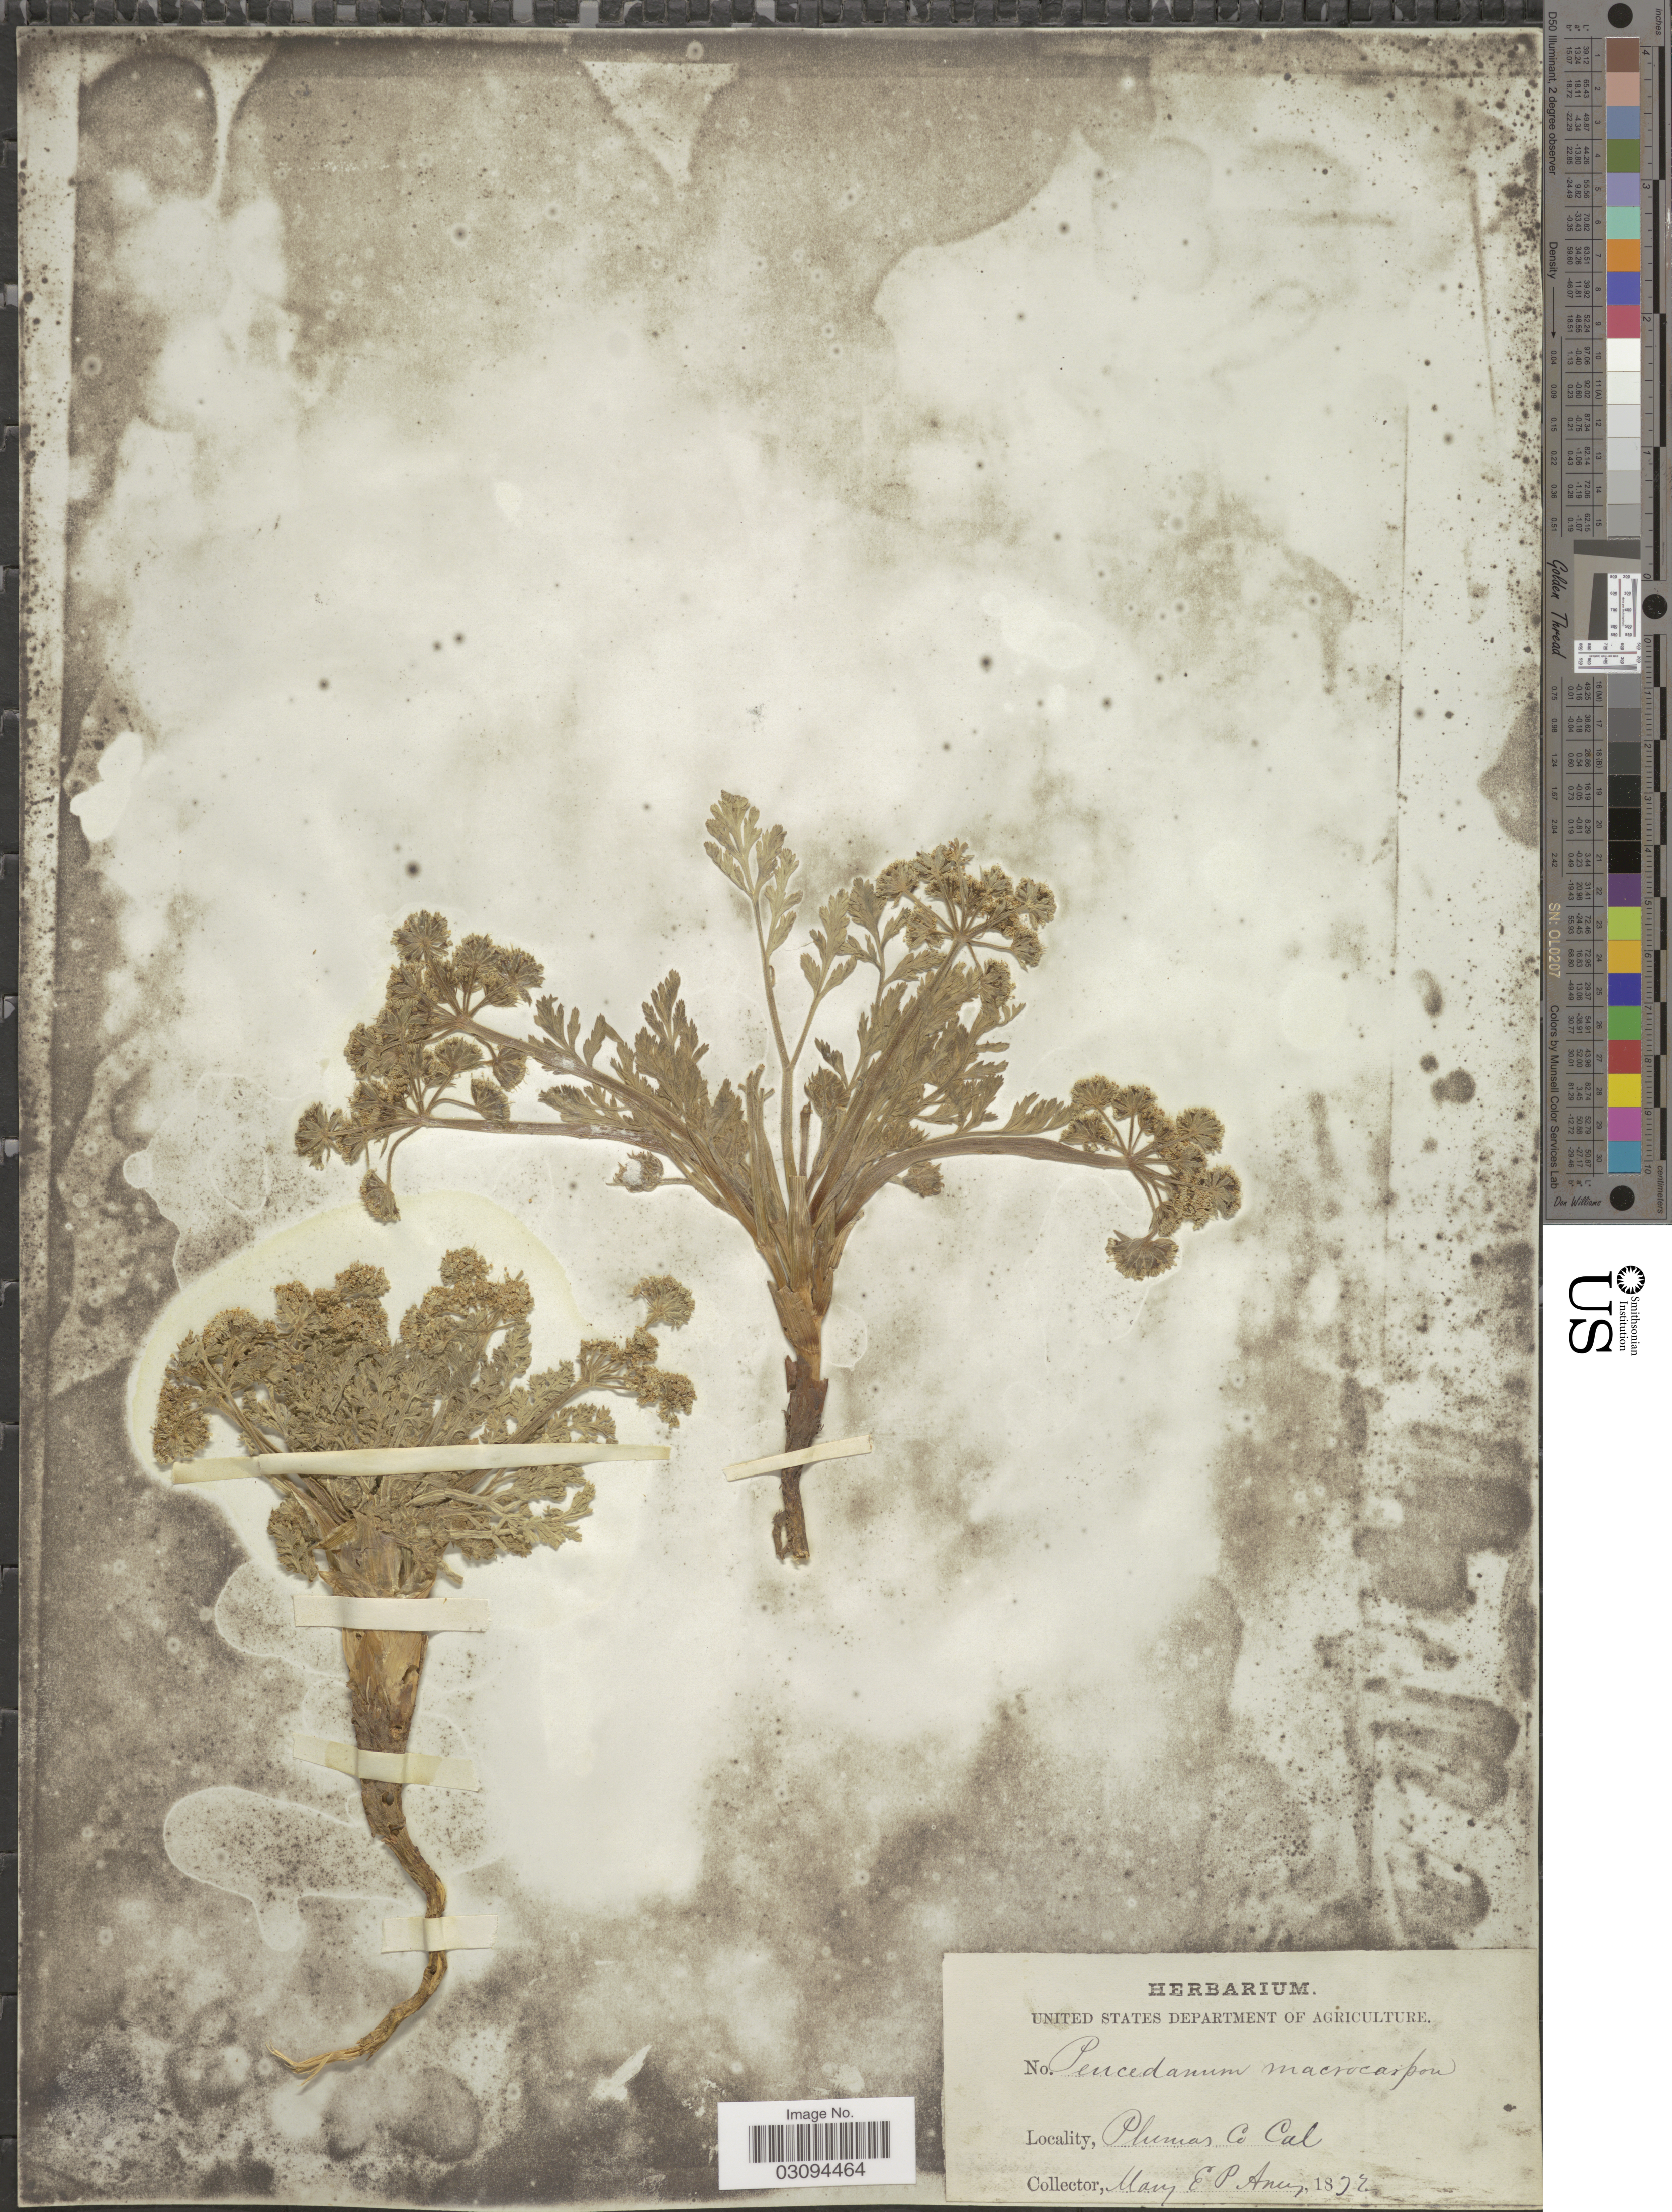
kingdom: Plantae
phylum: Tracheophyta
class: Magnoliopsida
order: Apiales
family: Apiaceae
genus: Lomatium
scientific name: Lomatium macrocarpum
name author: (Hook. et al.) J.M. Coult. & Rose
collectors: M. E. P. Ames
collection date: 1872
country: United States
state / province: California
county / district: Plumas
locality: Plumas Co Cal.